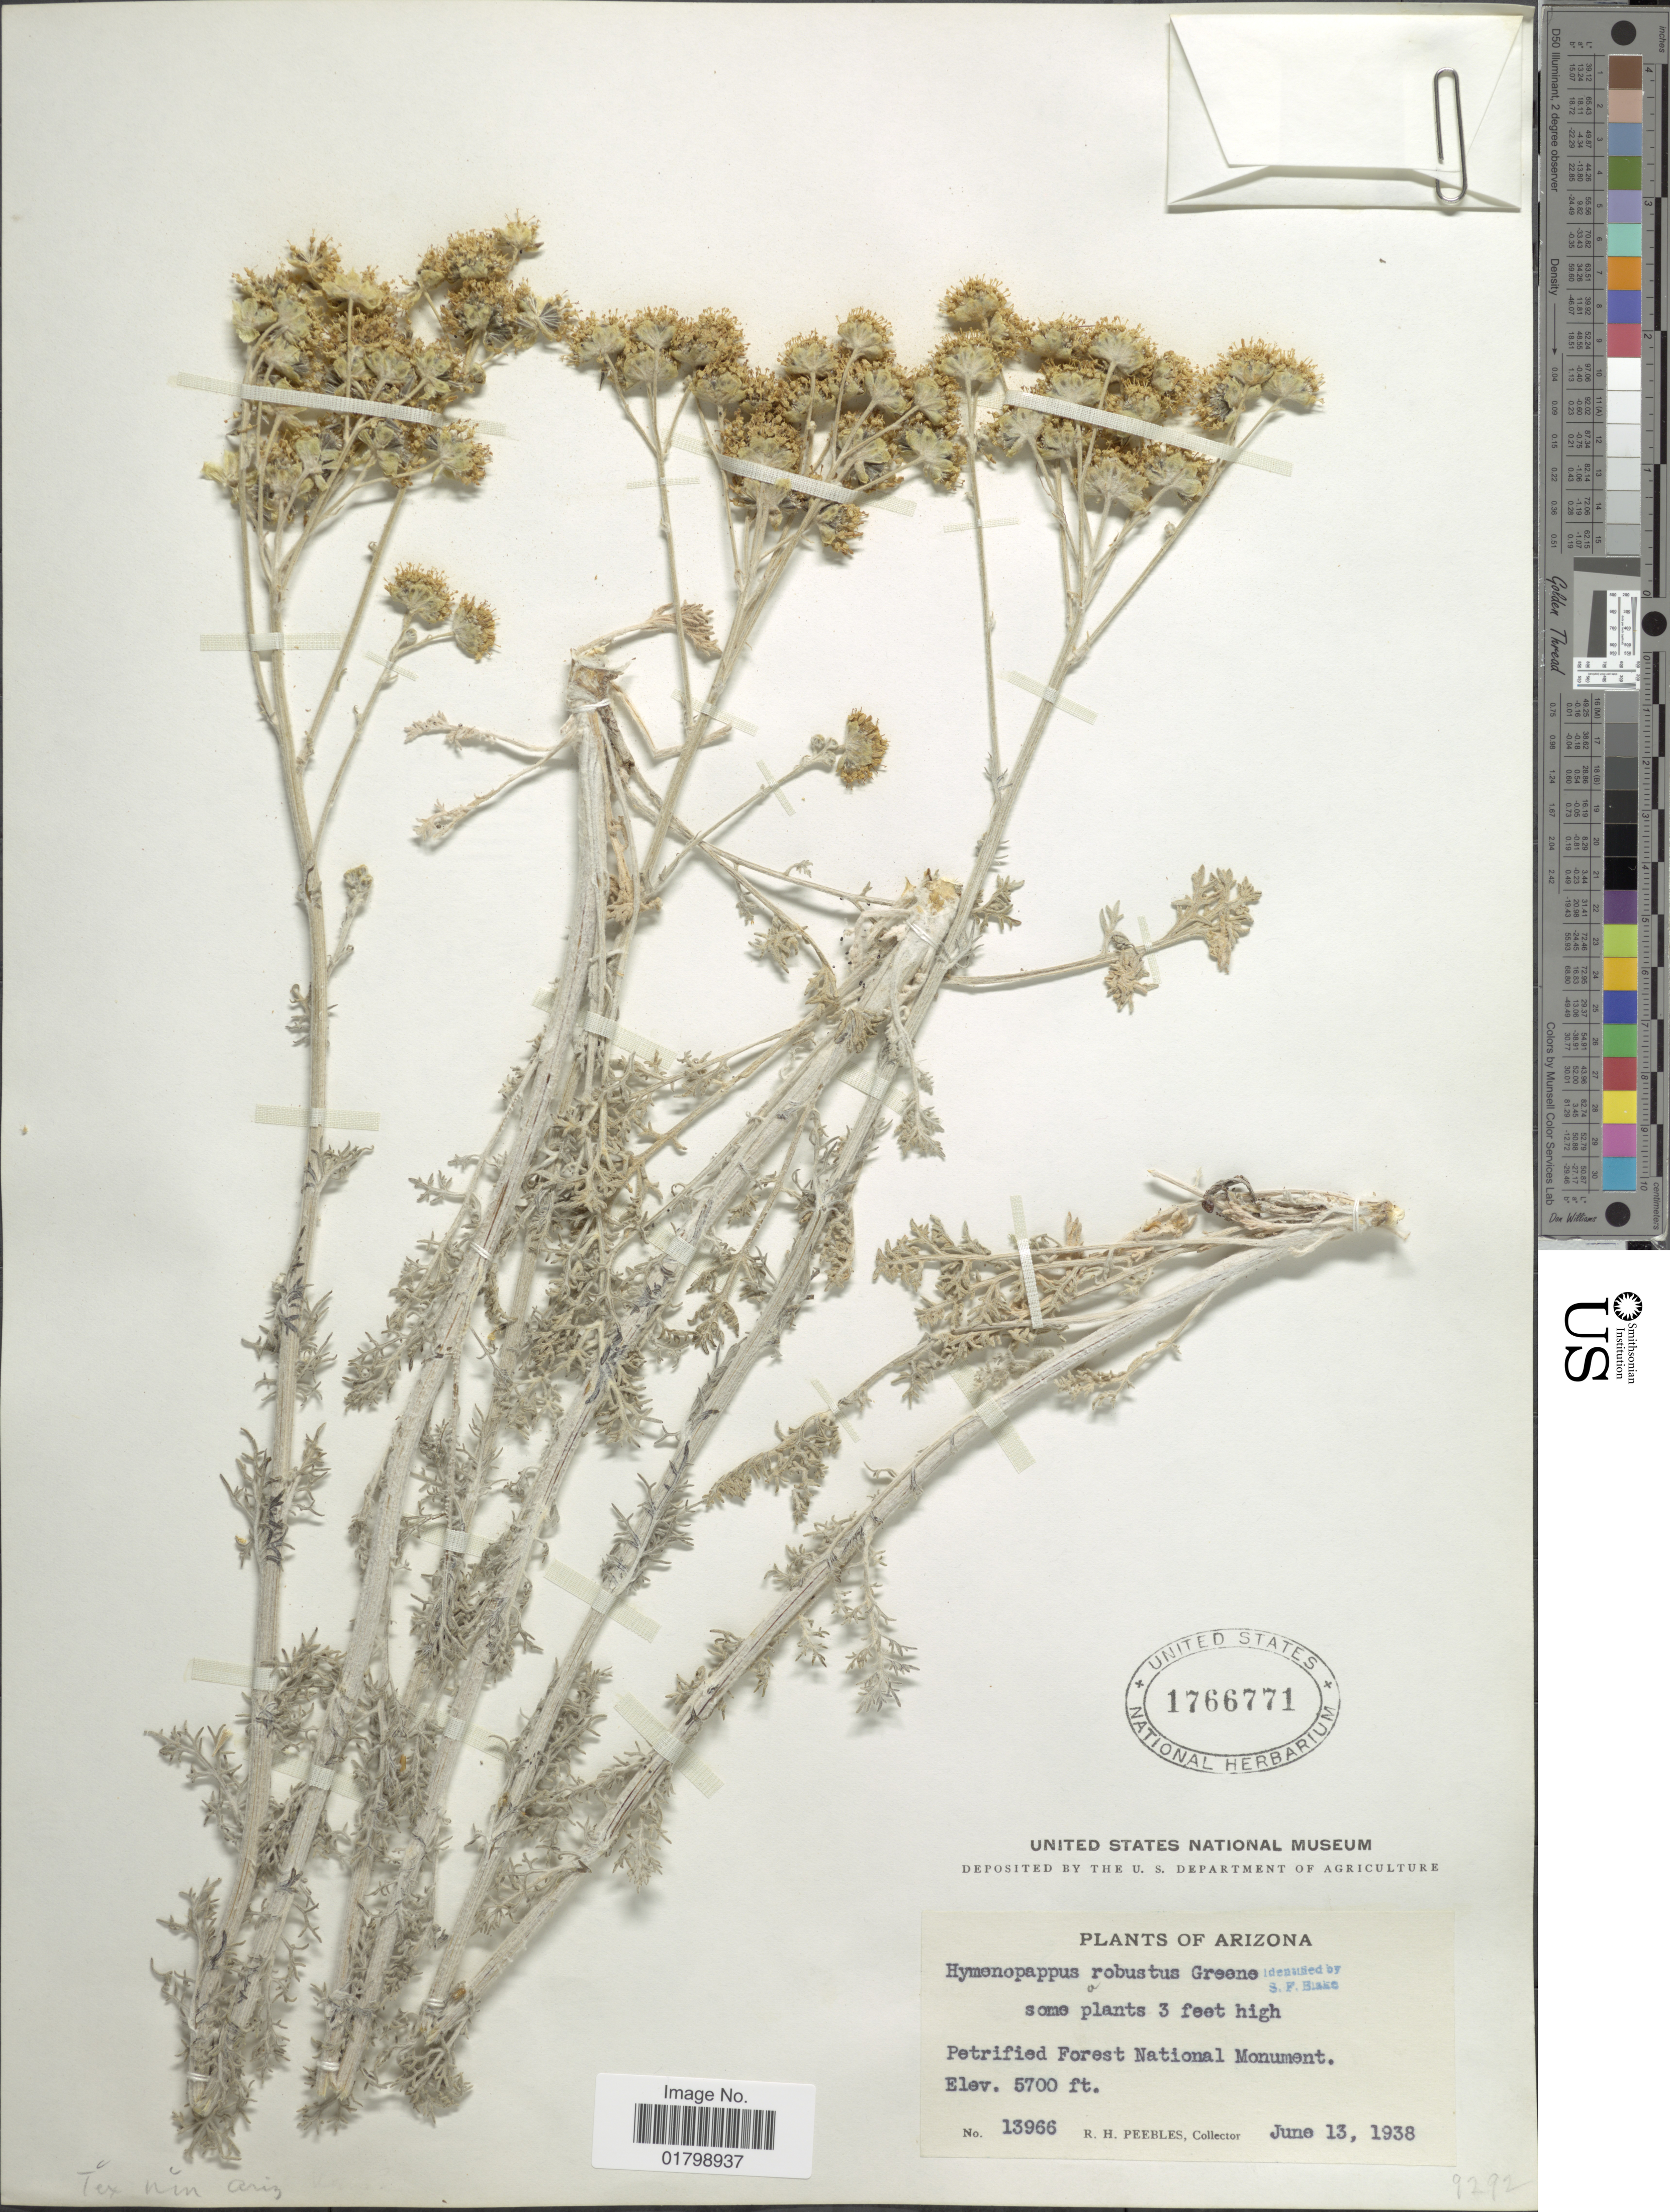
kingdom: Plantae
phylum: Tracheophyta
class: Magnoliopsida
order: Asterales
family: Asteraceae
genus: Hymenopappus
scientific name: Hymenopappus flavescens var. canotomentosus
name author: A. Gray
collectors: R. H. Peebles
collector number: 13966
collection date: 1938-06-13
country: United States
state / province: Arizona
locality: Petrified Forest National Monument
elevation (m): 1737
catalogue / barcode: US 1766771